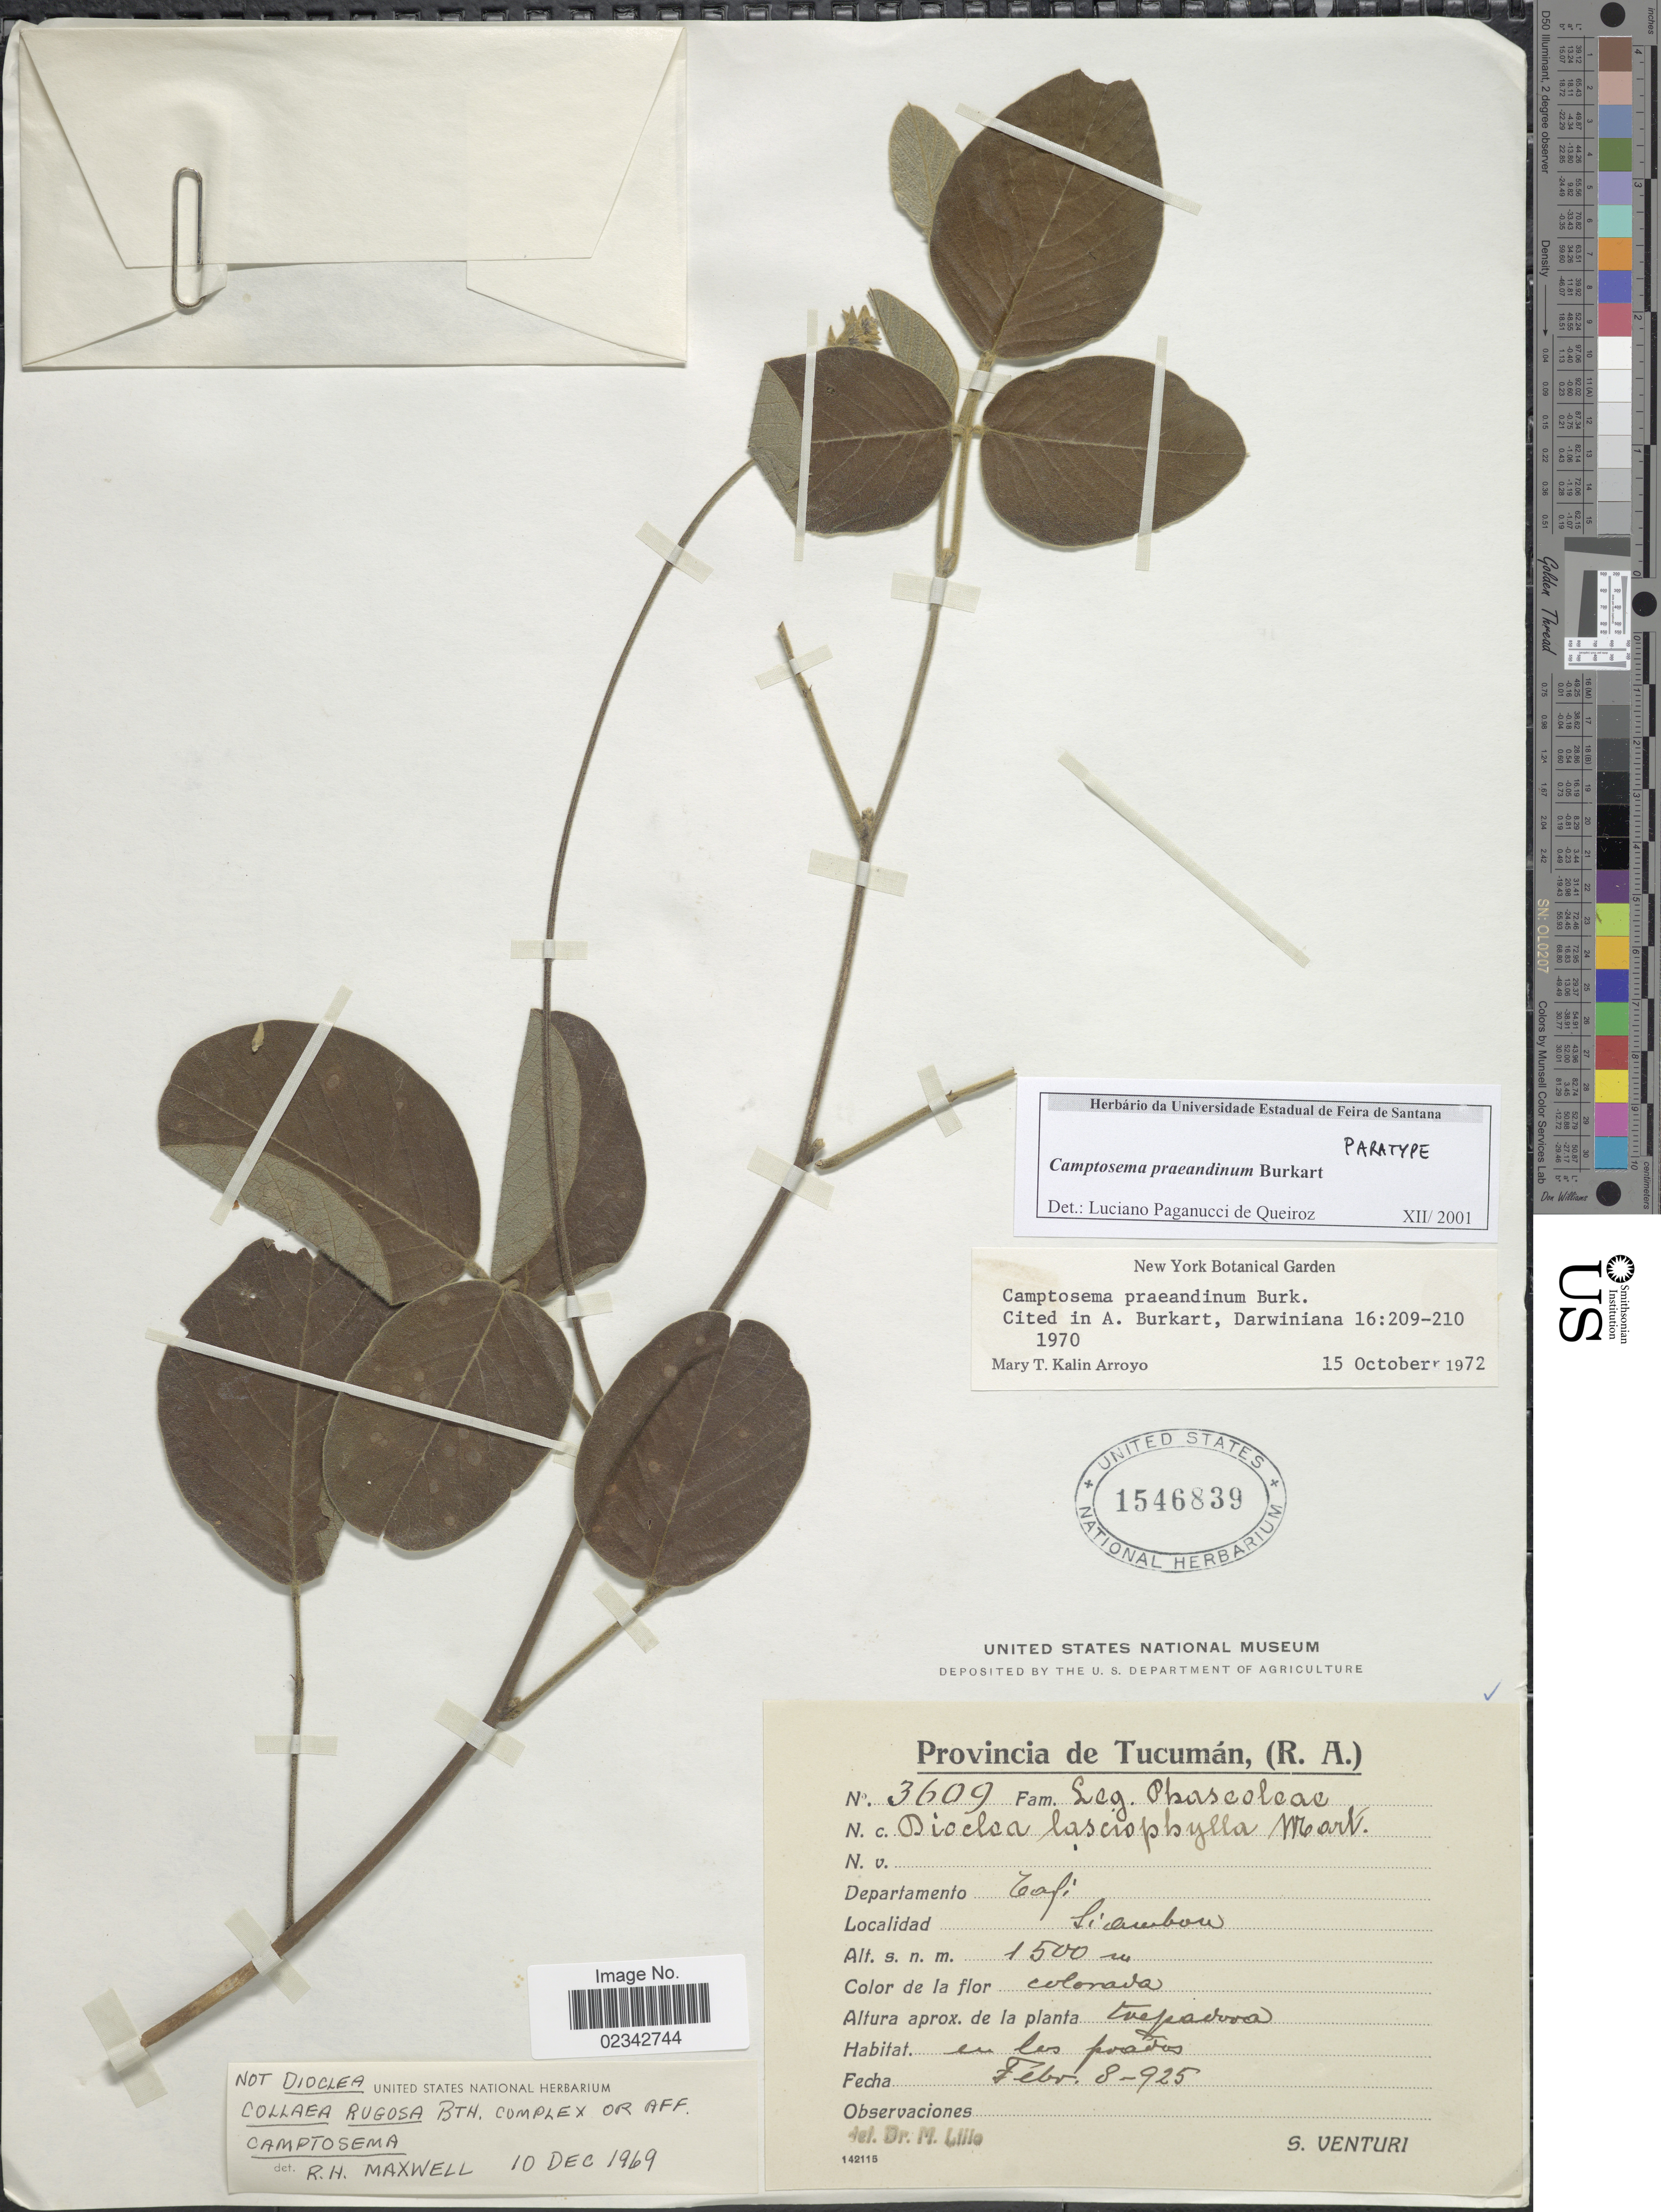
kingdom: Plantae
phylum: Tracheophyta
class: Magnoliopsida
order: Fabales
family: Fabaceae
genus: Cerradicola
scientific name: Cerradicola praeandina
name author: (Burkart) L.P. Queiroz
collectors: S. Venturi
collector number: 3609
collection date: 1925-02-08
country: Argentina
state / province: Tucuman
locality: Departamento Tafi, Siambon.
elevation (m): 1500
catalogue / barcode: US 1546839